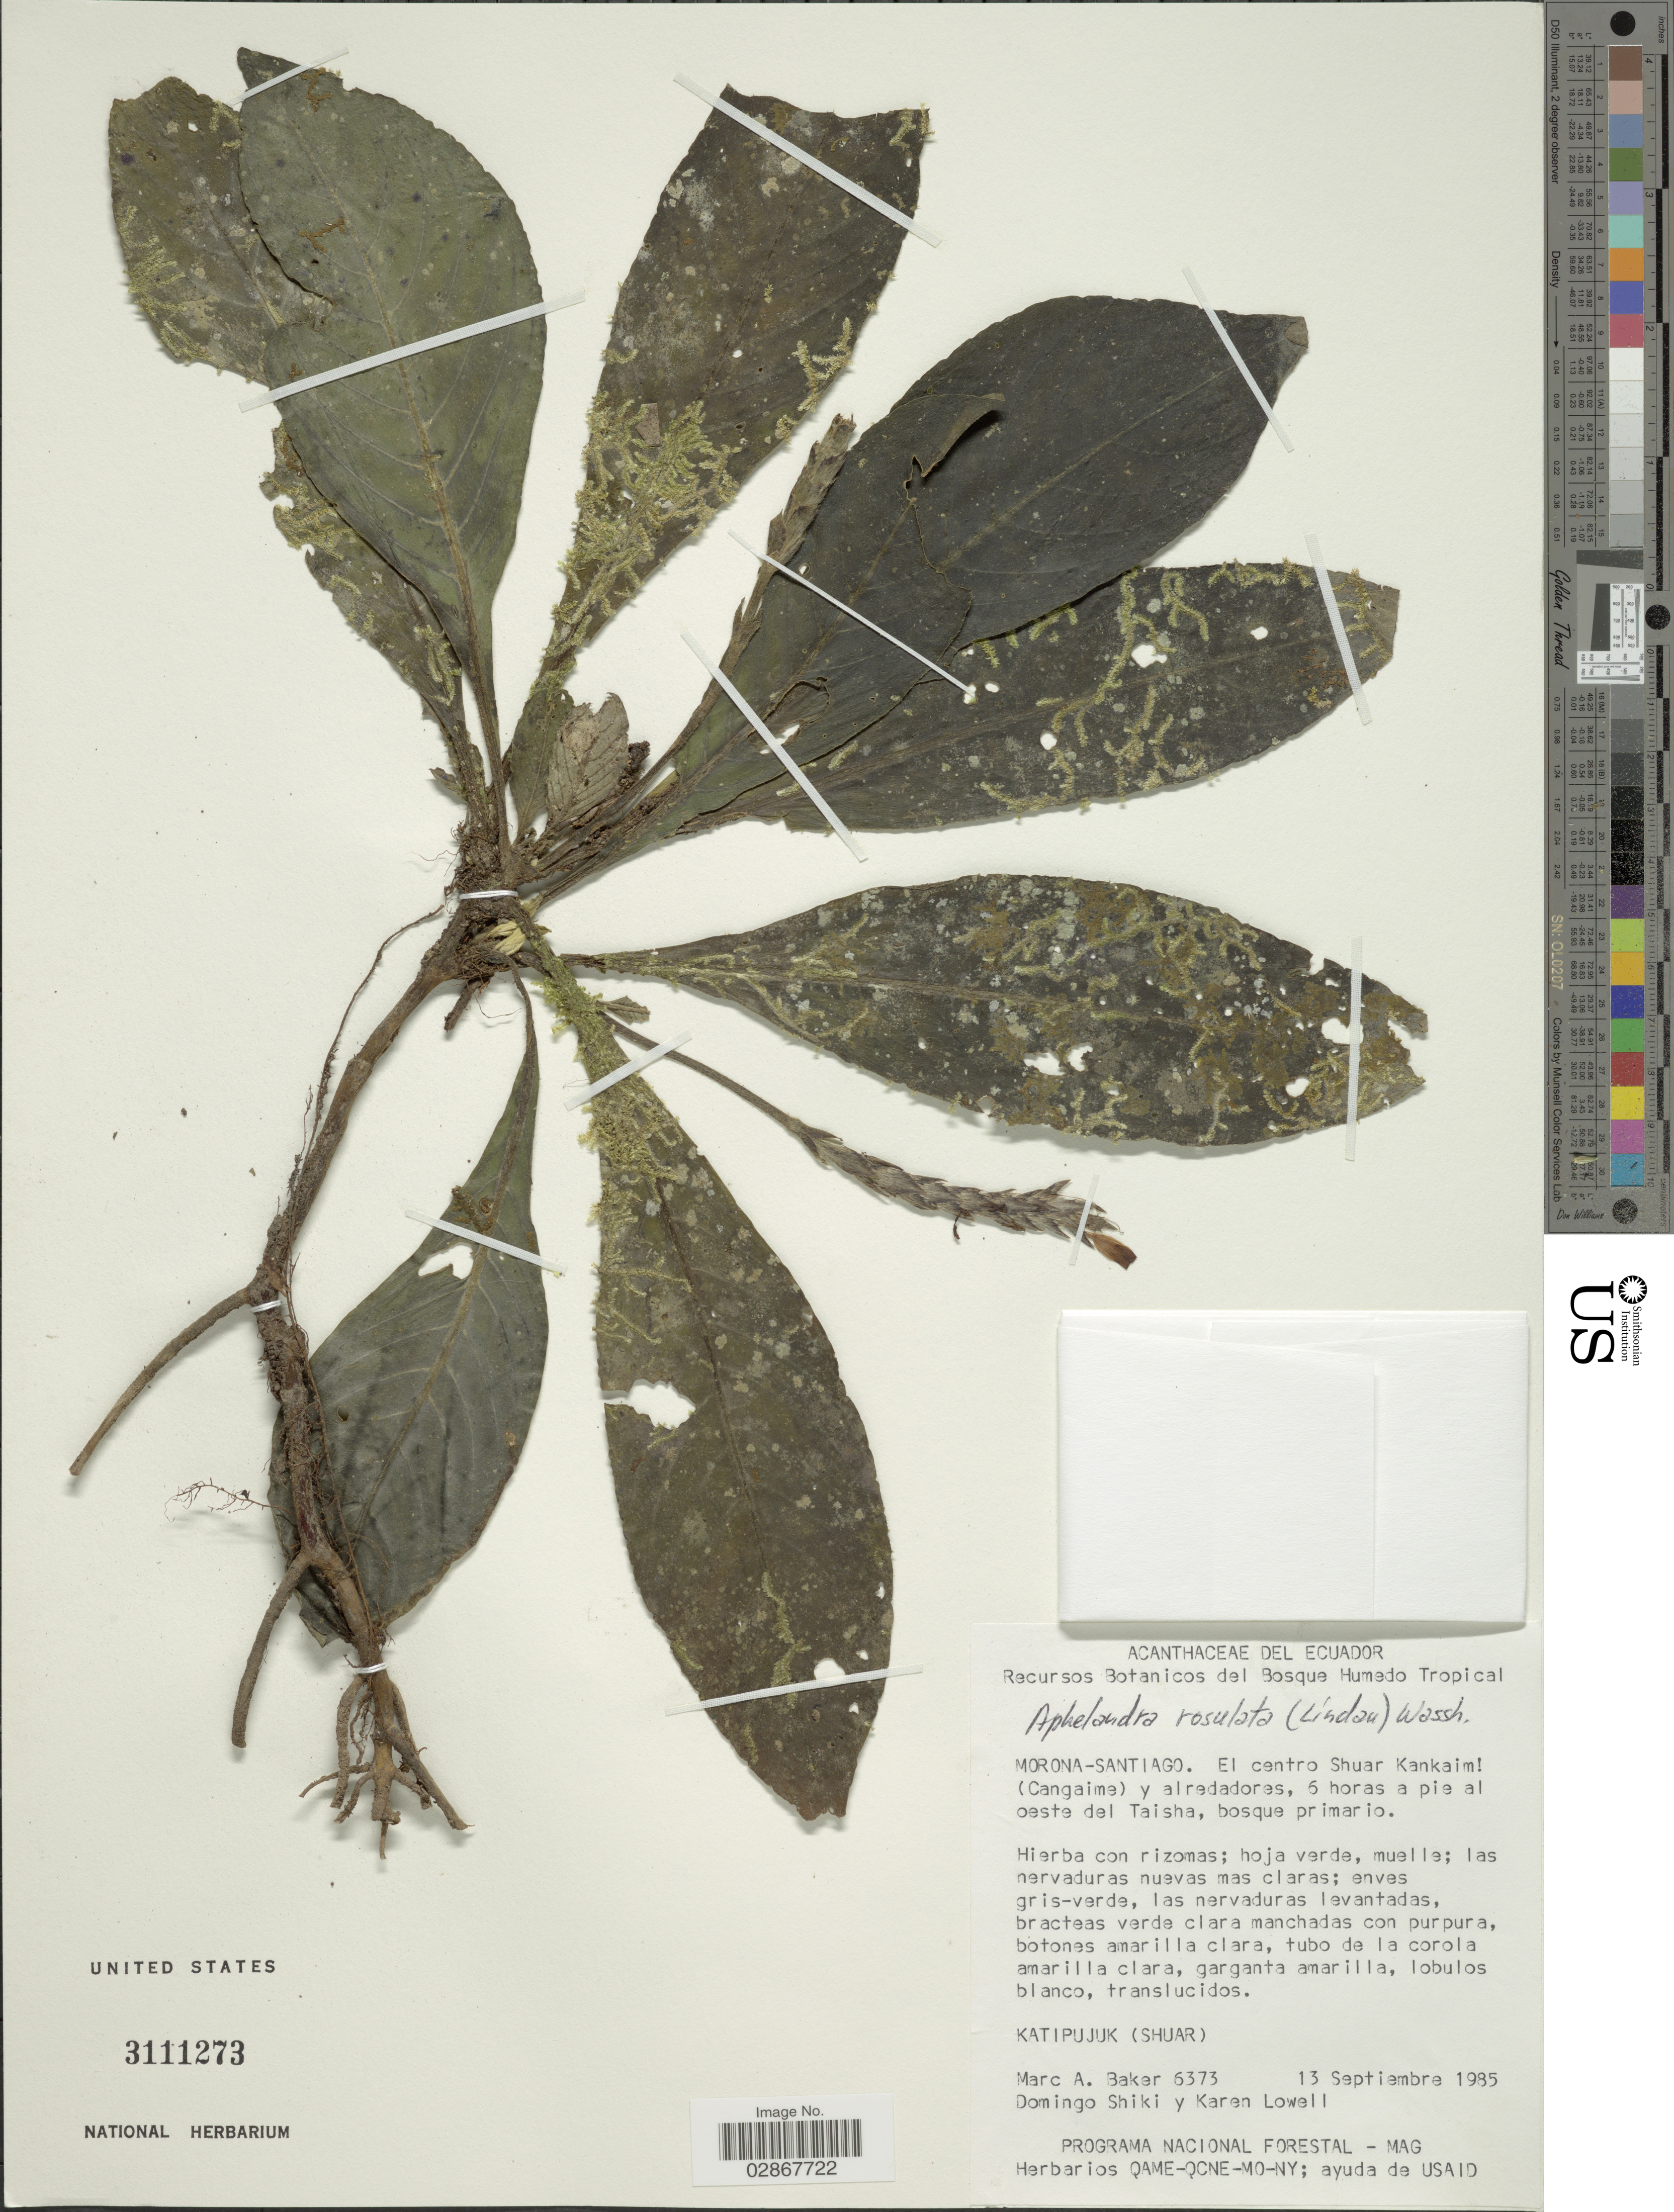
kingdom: Plantae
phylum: Tracheophyta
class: Magnoliopsida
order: Lamiales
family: Acanthaceae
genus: Aphelandra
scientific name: Aphelandra rosulata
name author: (Lindau) Wassh.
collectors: M. A. Baker, D. Shiki & K. Lowell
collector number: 6373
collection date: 1985-09-13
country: Ecuador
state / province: Morona-Santiago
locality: El centro Shuar Kankaim. (Cangaime) y alrededores, 6 horas a pie al oeste del Taisha.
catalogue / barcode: US 3111273